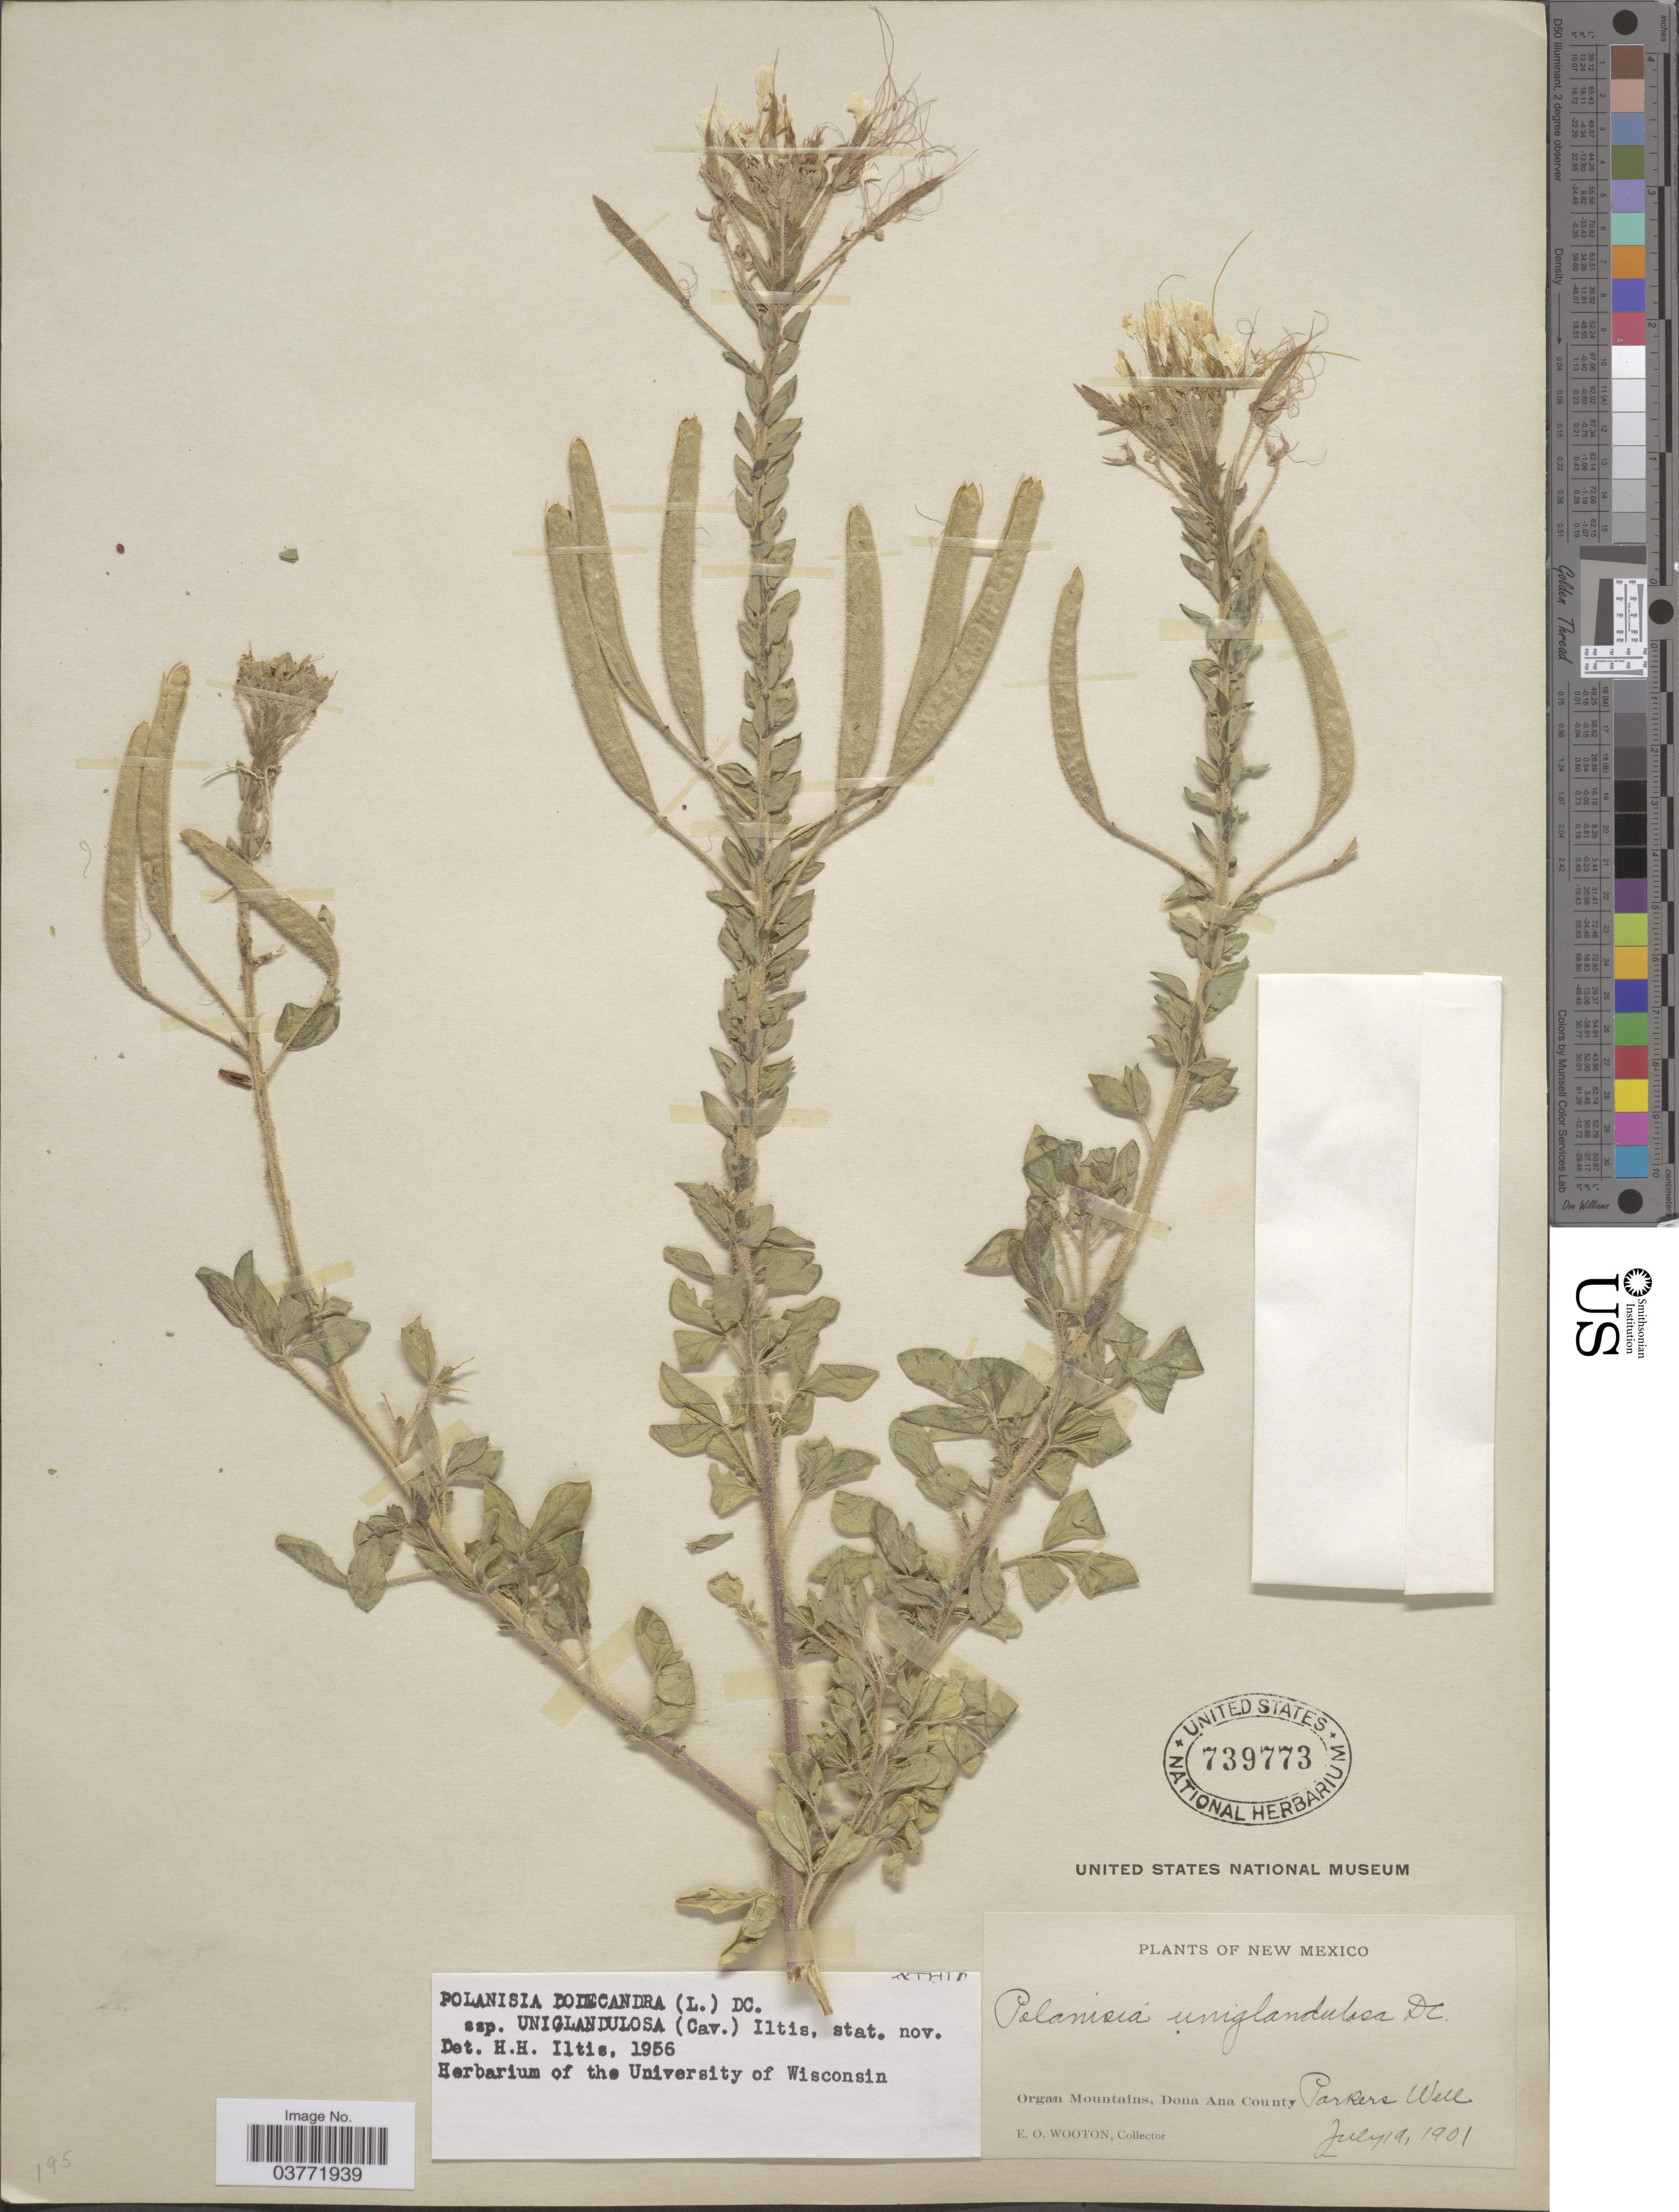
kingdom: Plantae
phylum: Tracheophyta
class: Magnoliopsida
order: Brassicales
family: Cleomaceae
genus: Polanisia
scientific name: Polanisia uniglandulosa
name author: (Cav.) DC.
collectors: E. O. Wooton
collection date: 1901-07-19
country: United States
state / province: New Mexico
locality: Ogran Mountains, Dona Ana County. Parkers Well.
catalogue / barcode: US 739773